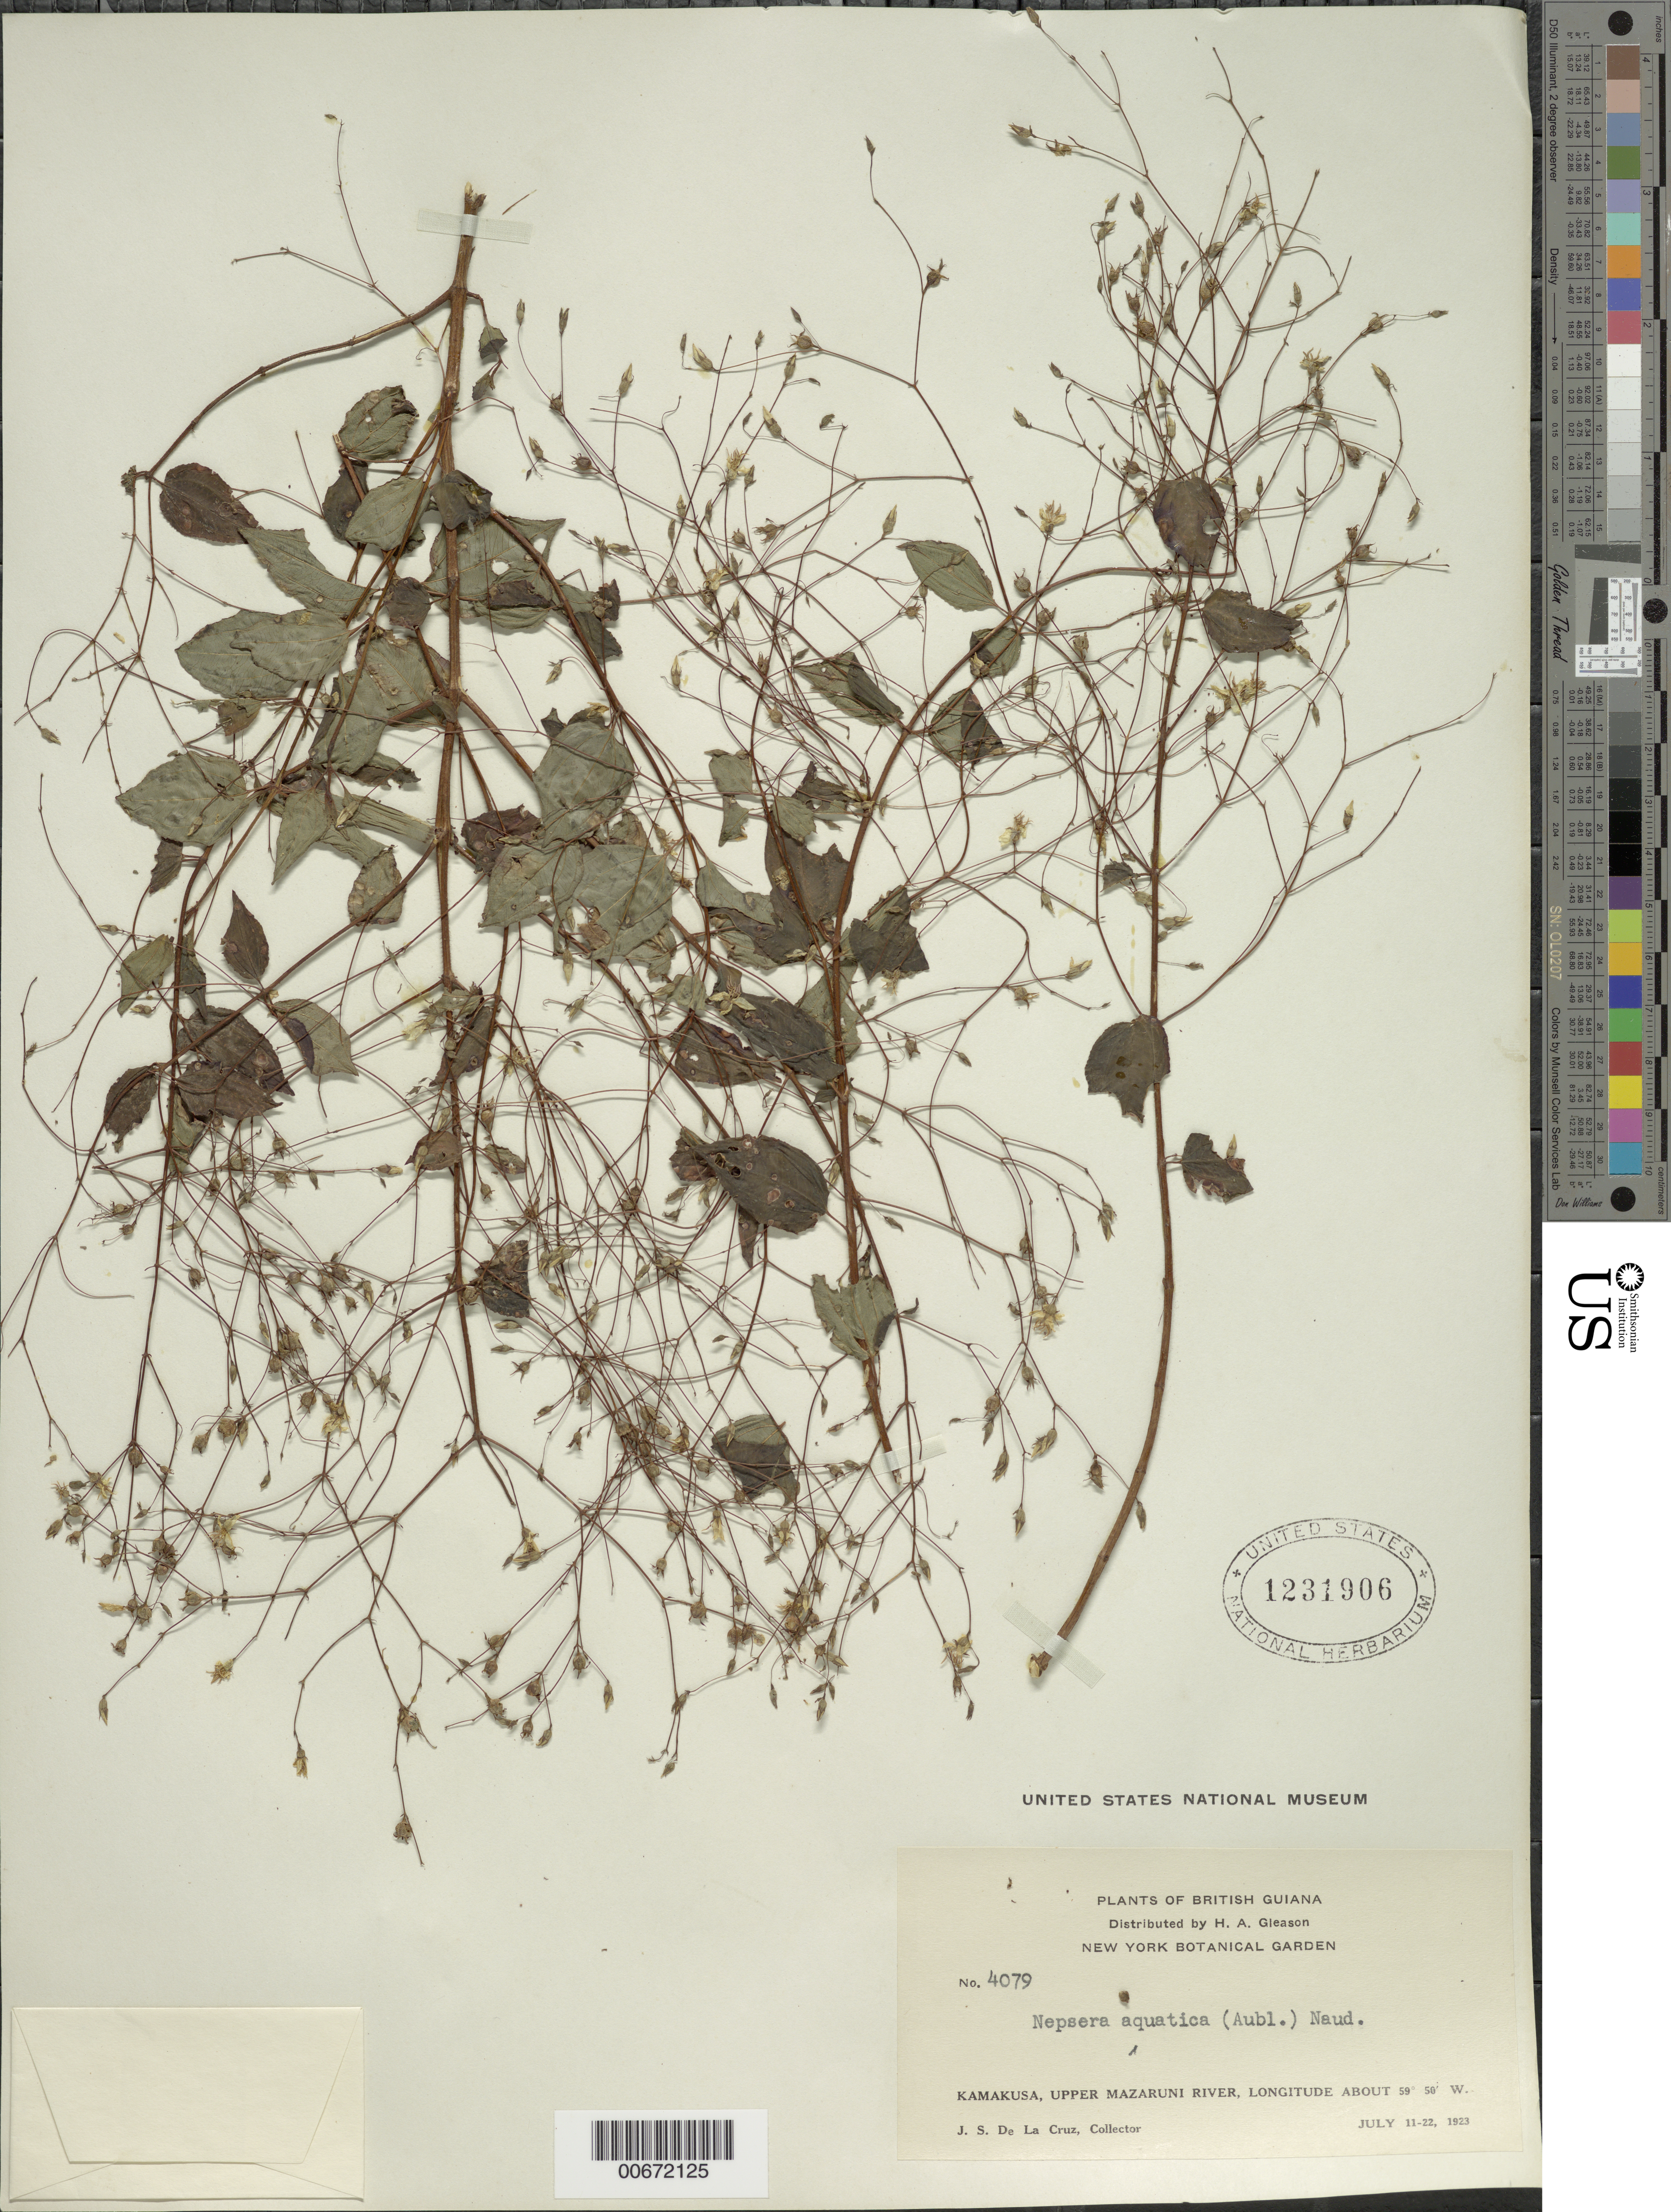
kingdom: Plantae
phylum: Tracheophyta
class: Magnoliopsida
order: Myrtales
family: Melastomataceae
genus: Nepsera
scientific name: Nepsera aquatica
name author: (Aubl.) Naudin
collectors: J. S. de la Cruz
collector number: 4079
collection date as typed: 11-Jul-23 to 22-Jul-23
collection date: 1923-07-11/1923-07-22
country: Guyana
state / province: Cuyuni-Mazaruni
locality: Kamakusa, Upper Mazaruni R.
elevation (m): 100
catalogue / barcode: US 1231906